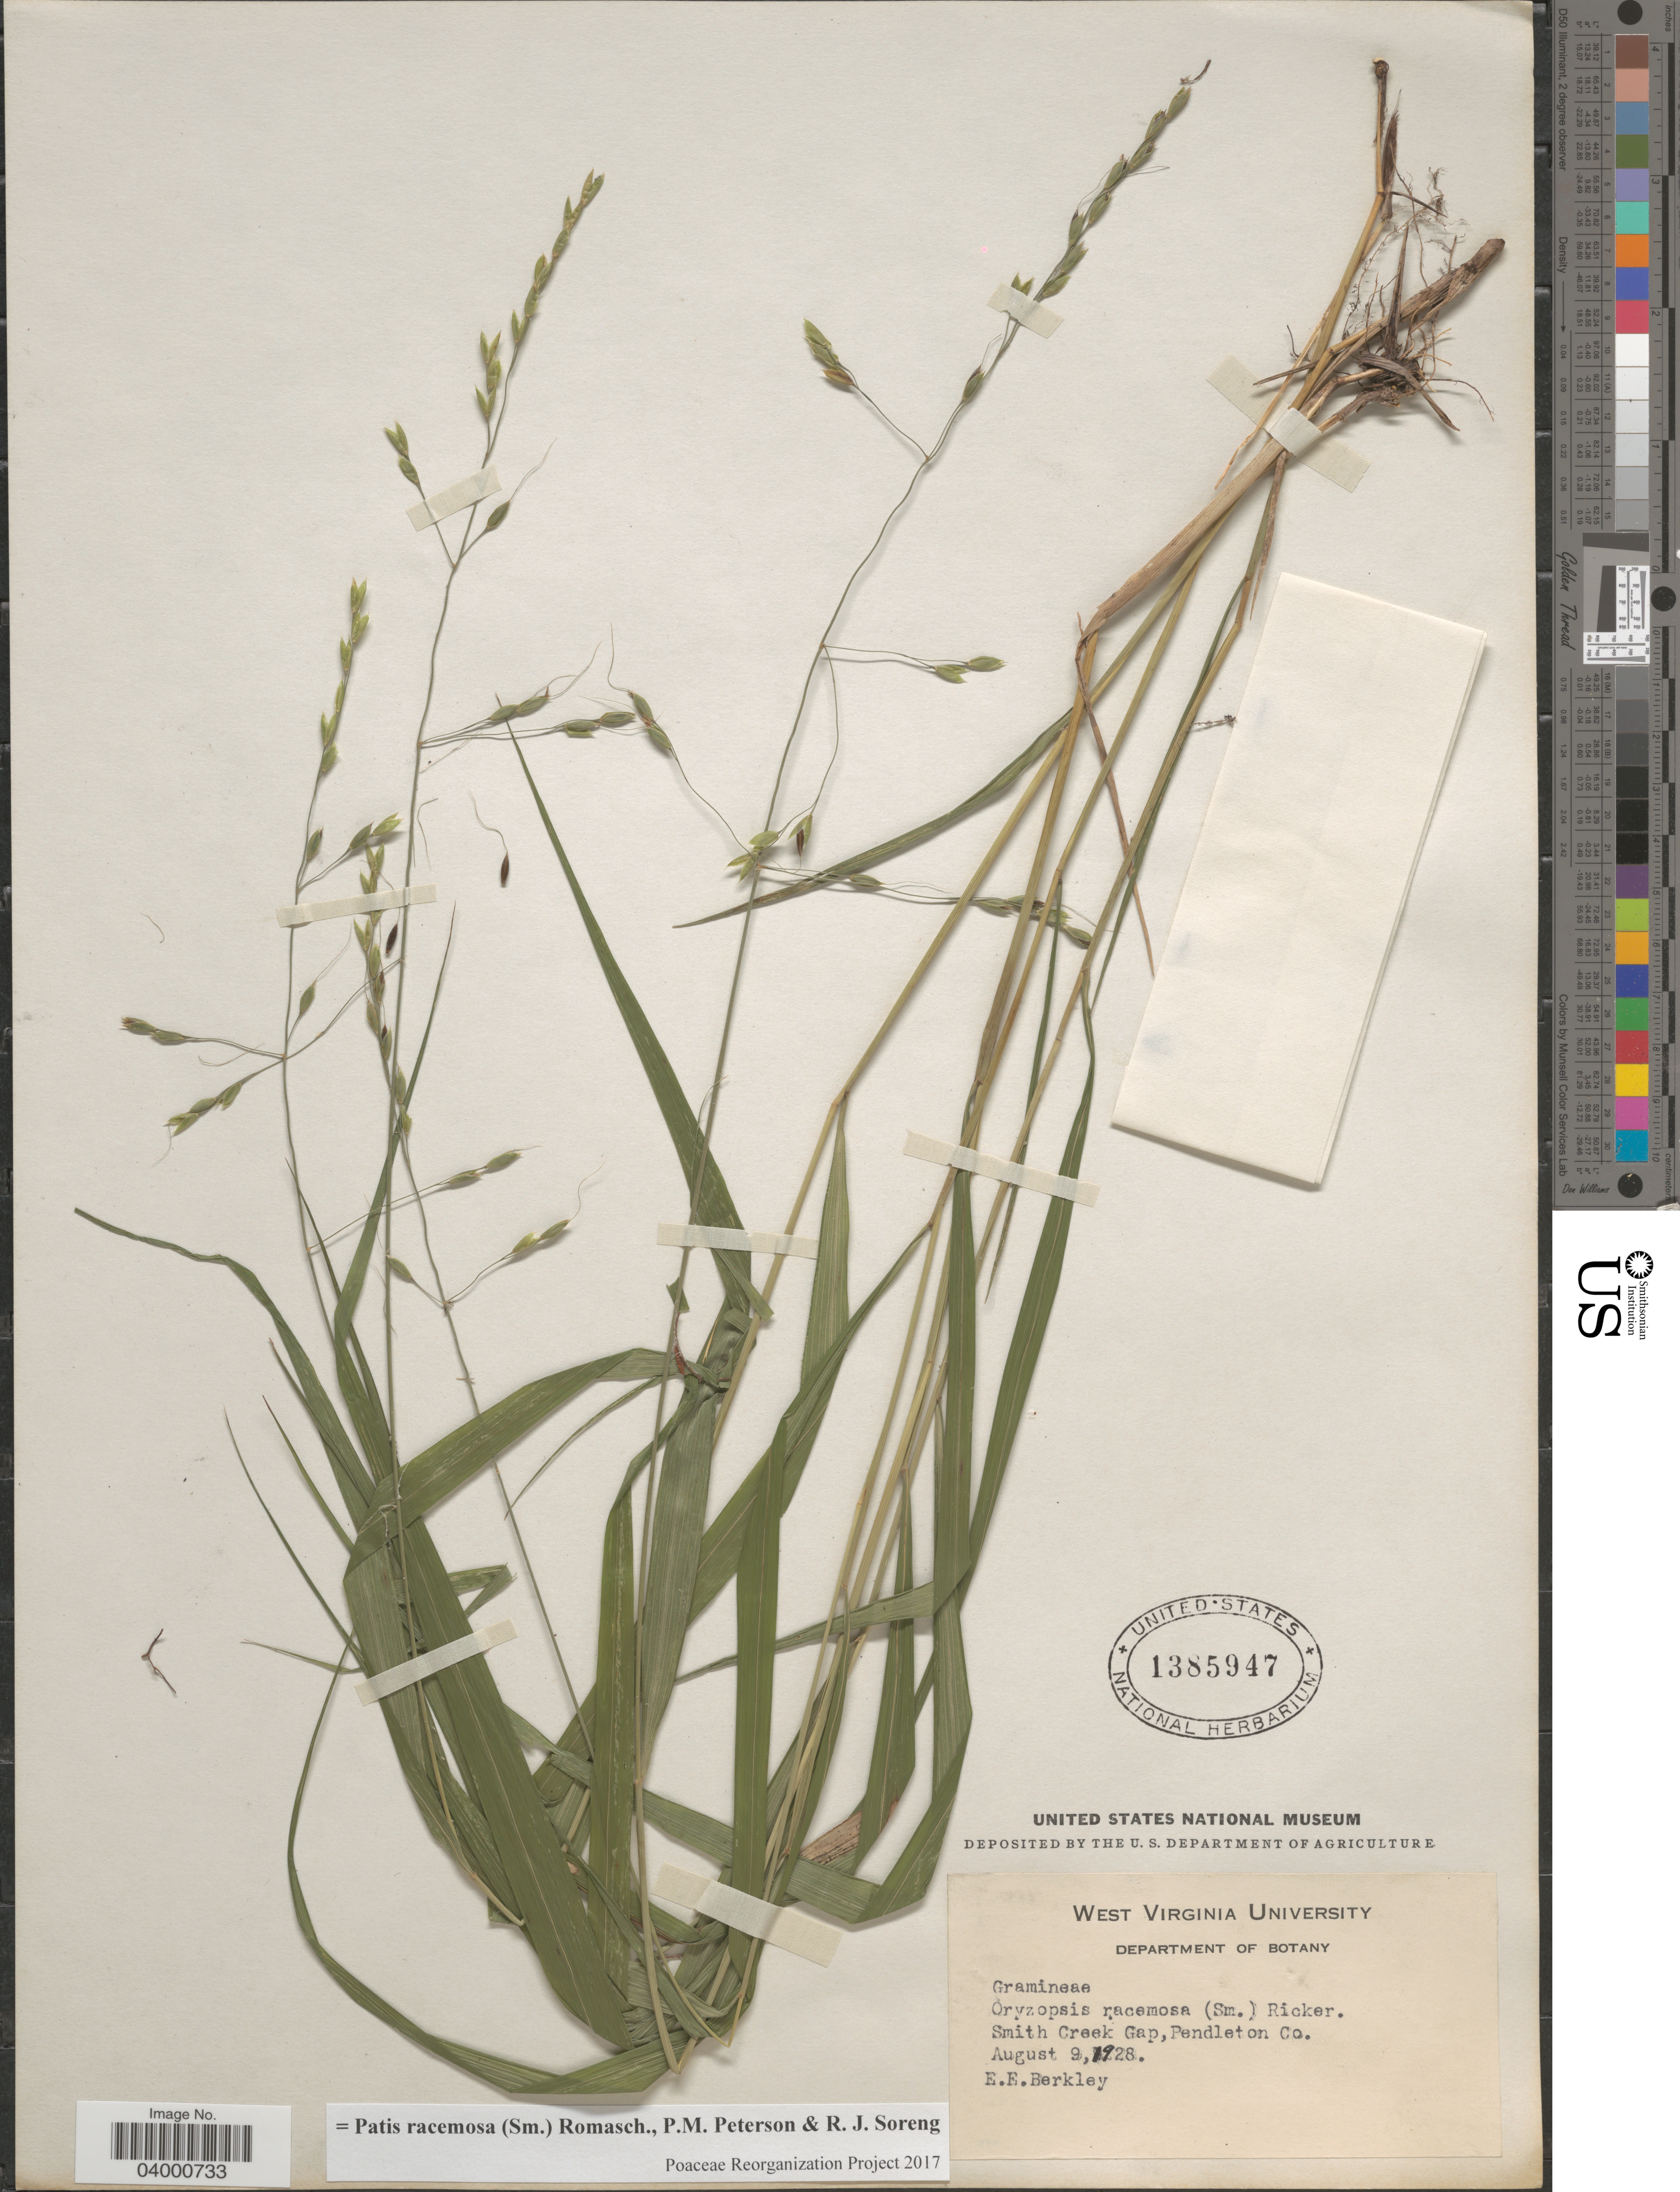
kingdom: Plantae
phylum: Tracheophyta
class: Liliopsida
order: Poales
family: Poaceae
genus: Patis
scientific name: Patis racemosa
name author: (Sm.) Romasch. et al.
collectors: E. Berkley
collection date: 1928-08-09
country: United States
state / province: West Virginia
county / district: Pendleton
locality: Smith Creek Gap, Pendleton Co.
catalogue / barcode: US 1385947